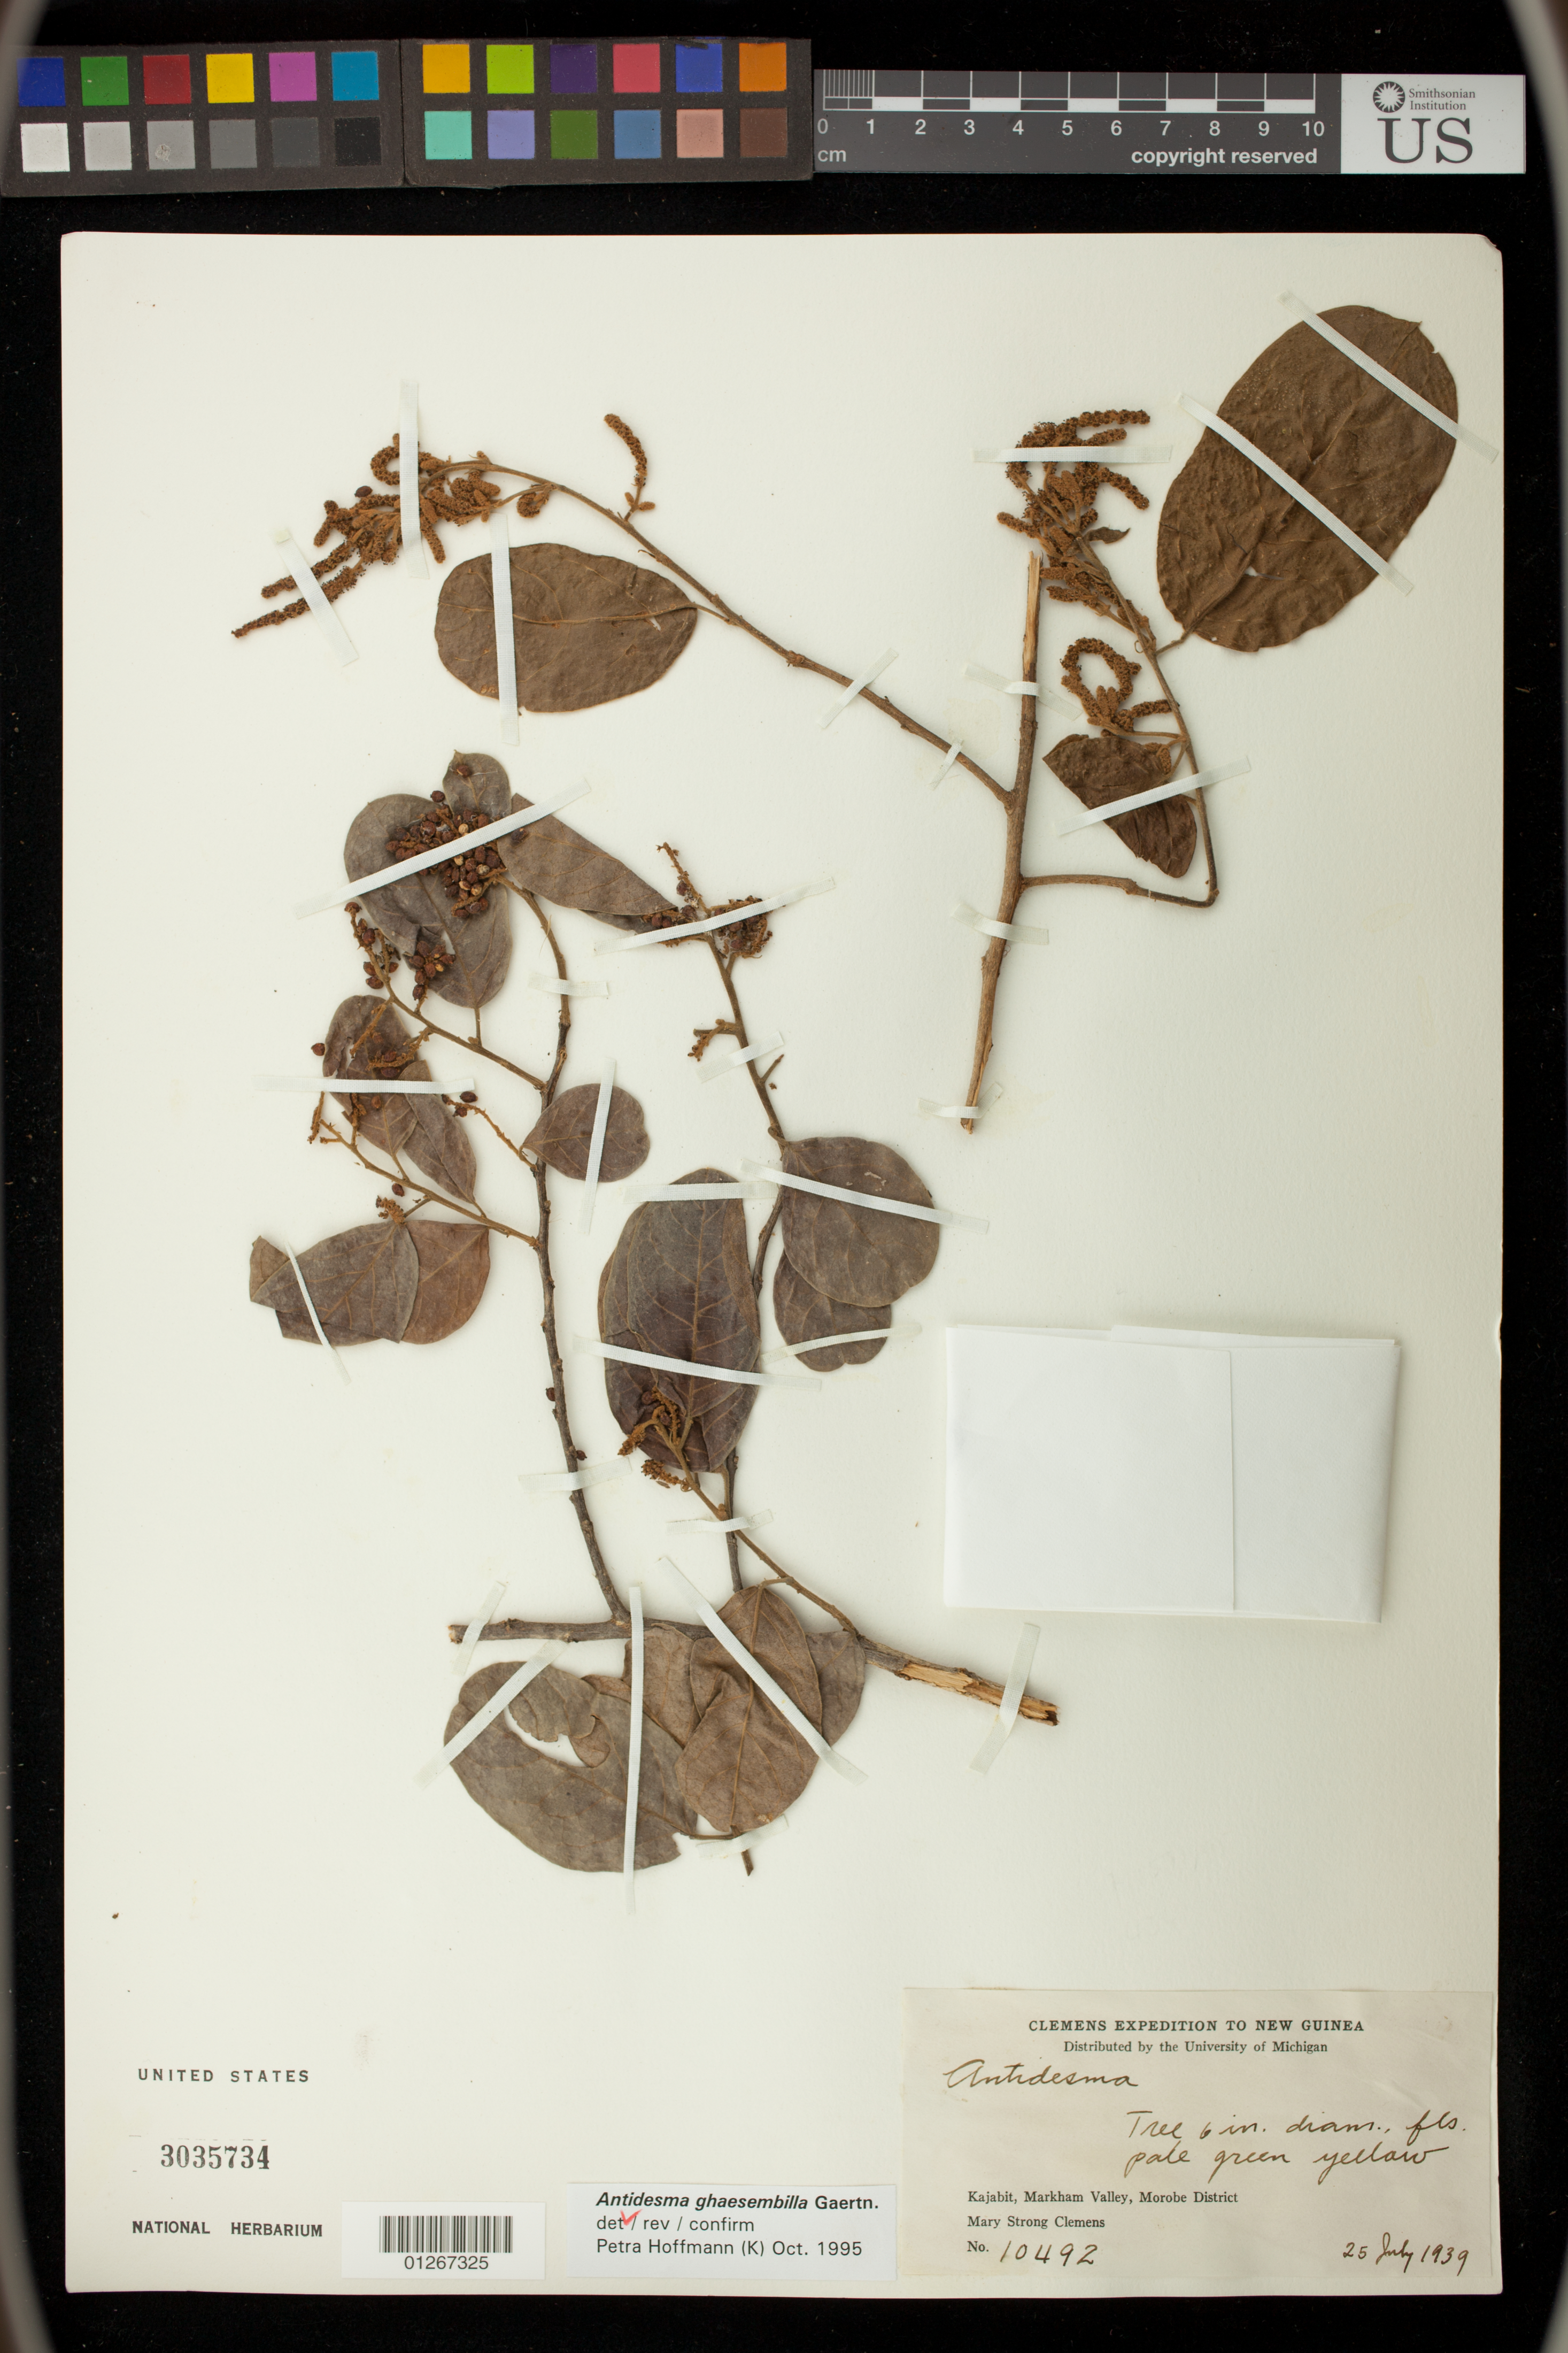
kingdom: Plantae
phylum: Tracheophyta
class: Magnoliopsida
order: Malpighiales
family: Phyllanthaceae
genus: Antidesma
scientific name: Antidesma ghaesembilla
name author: Gaertn.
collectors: M. S. Clemens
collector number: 10492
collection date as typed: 25 Jul 1939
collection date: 1939-07-25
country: Papua New Guinea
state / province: Morobe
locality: Kajabit, Markham Valley.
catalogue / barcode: US 3035734